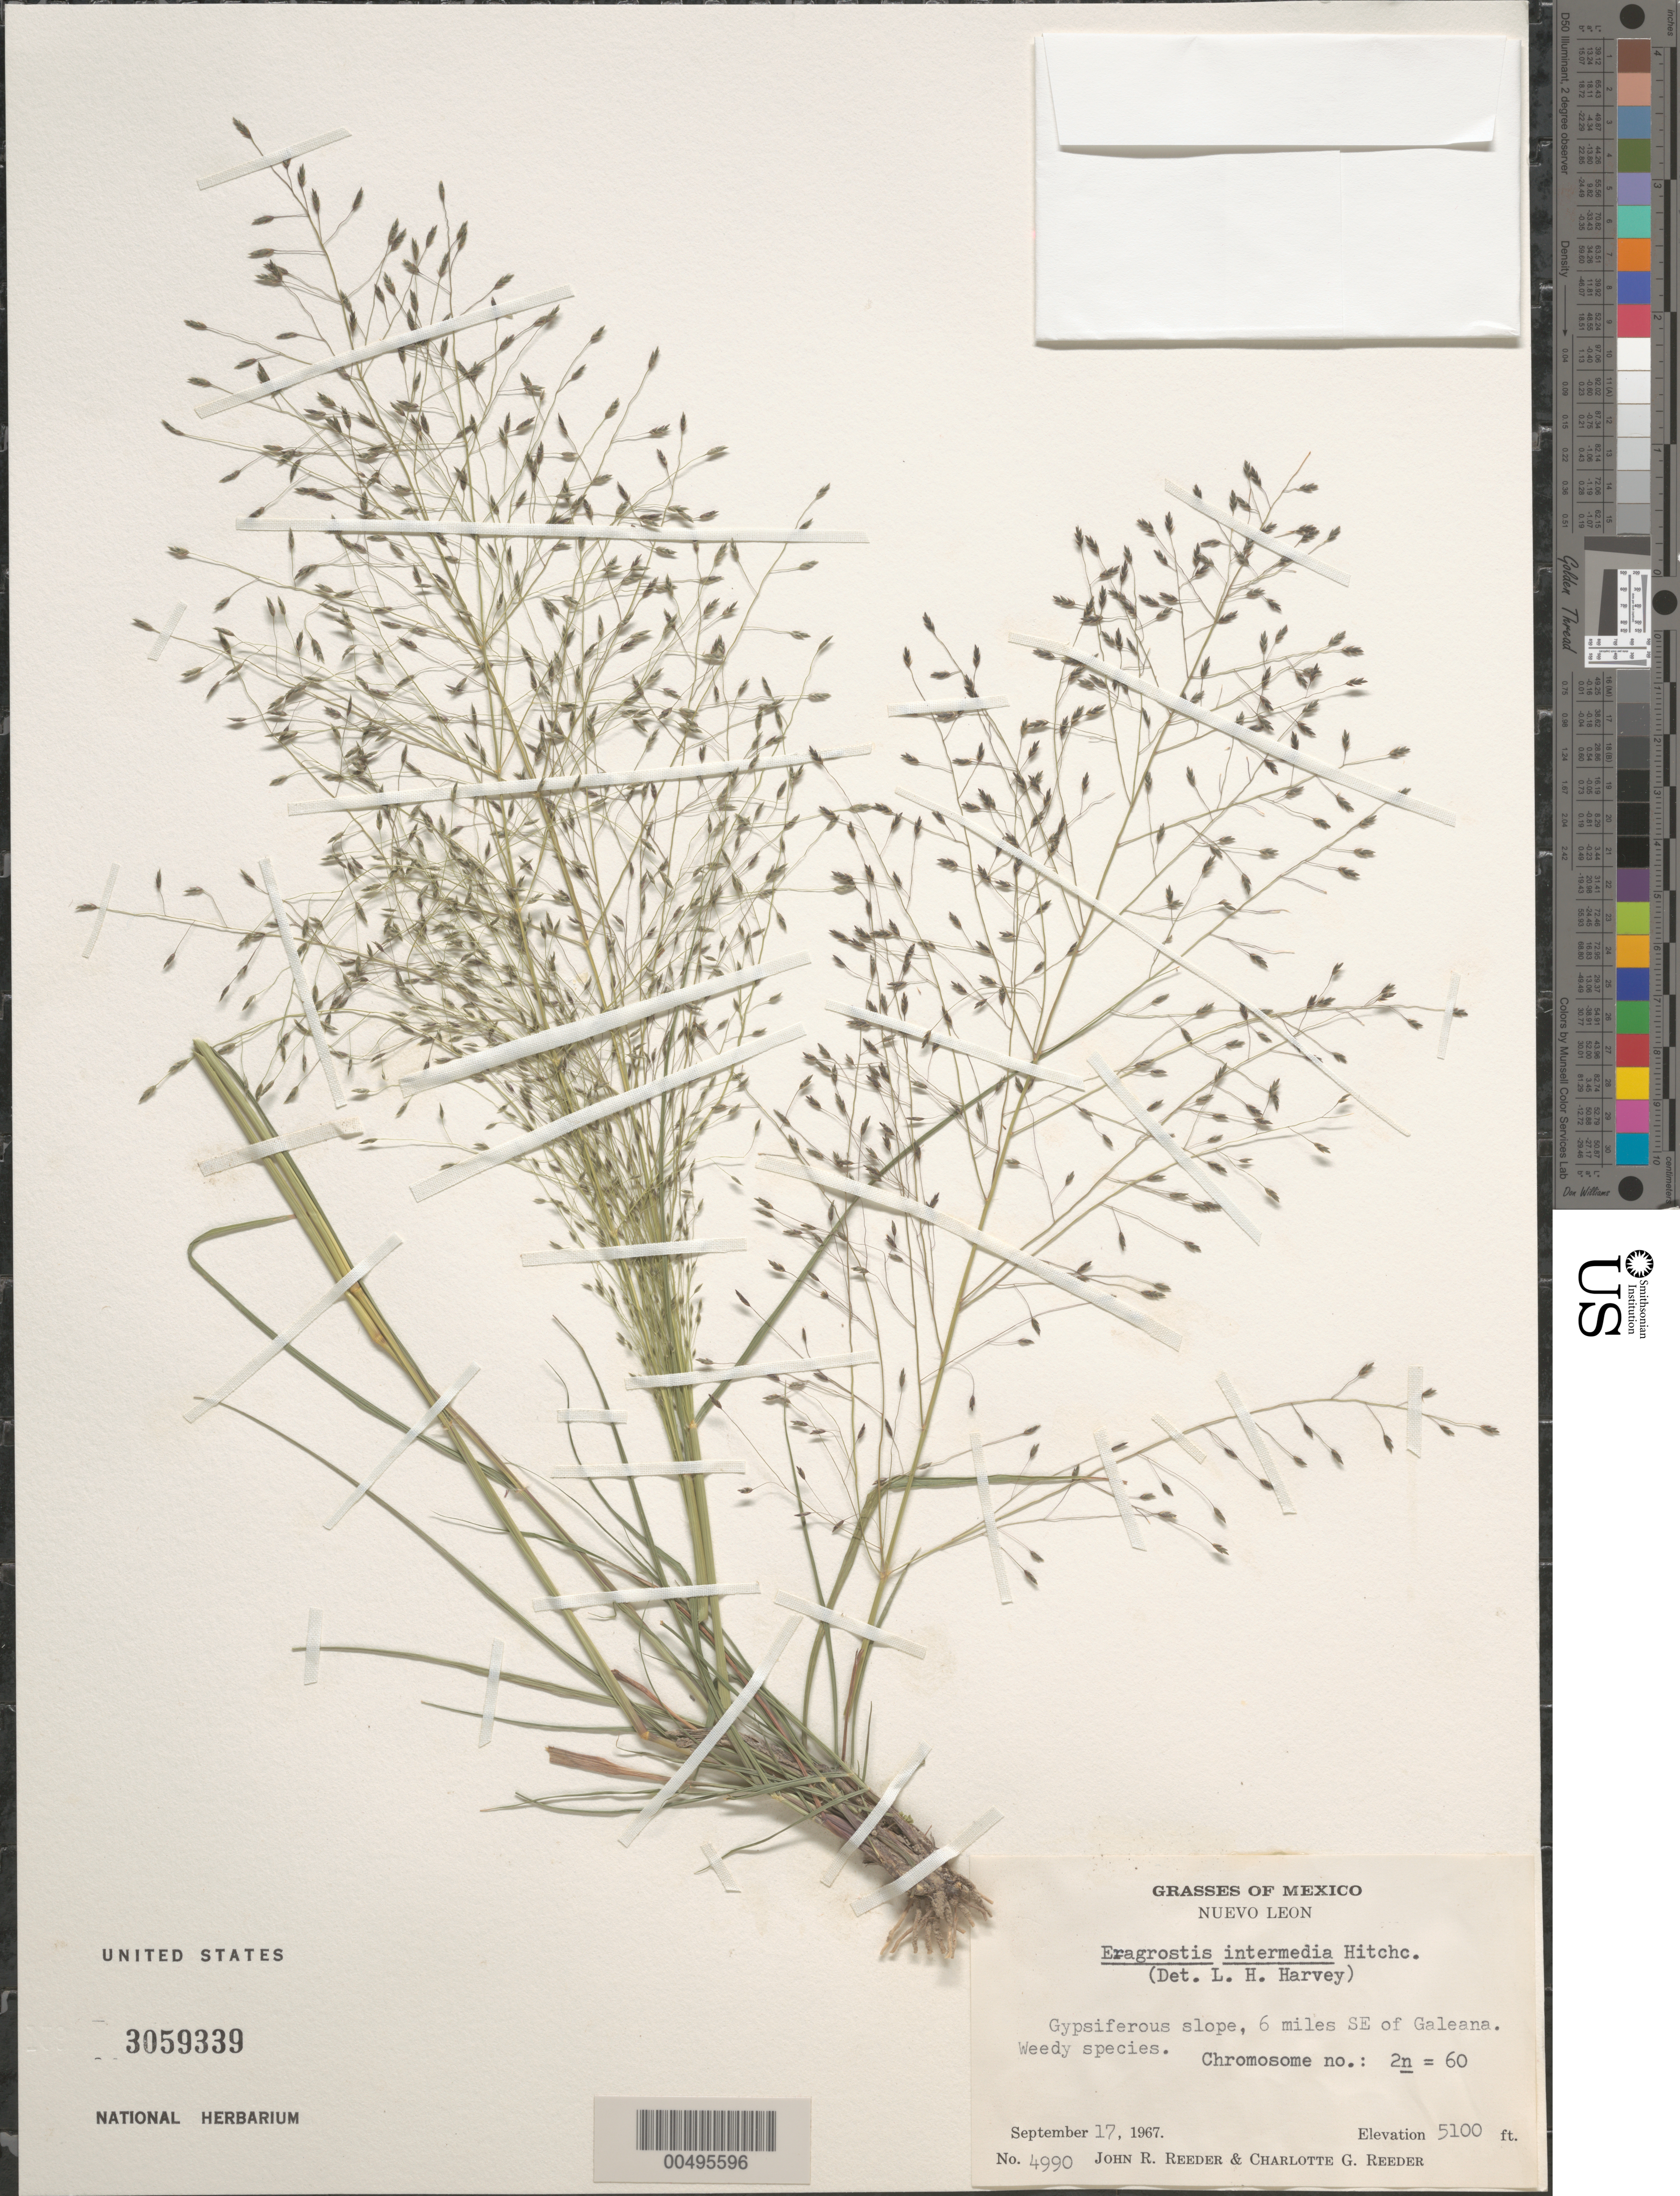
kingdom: Plantae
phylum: Tracheophyta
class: Liliopsida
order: Poales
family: Poaceae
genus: Eragrostis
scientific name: Eragrostis intermedia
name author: Hitchc.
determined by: Harvey, L. H.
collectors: J. R. Reeder & C. G. Reeder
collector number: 4990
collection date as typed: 17 Sep 1967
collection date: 1967-09-17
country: Mexico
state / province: Nuevo León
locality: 6 mi SE of Galeana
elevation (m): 1554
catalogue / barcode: US 3059339